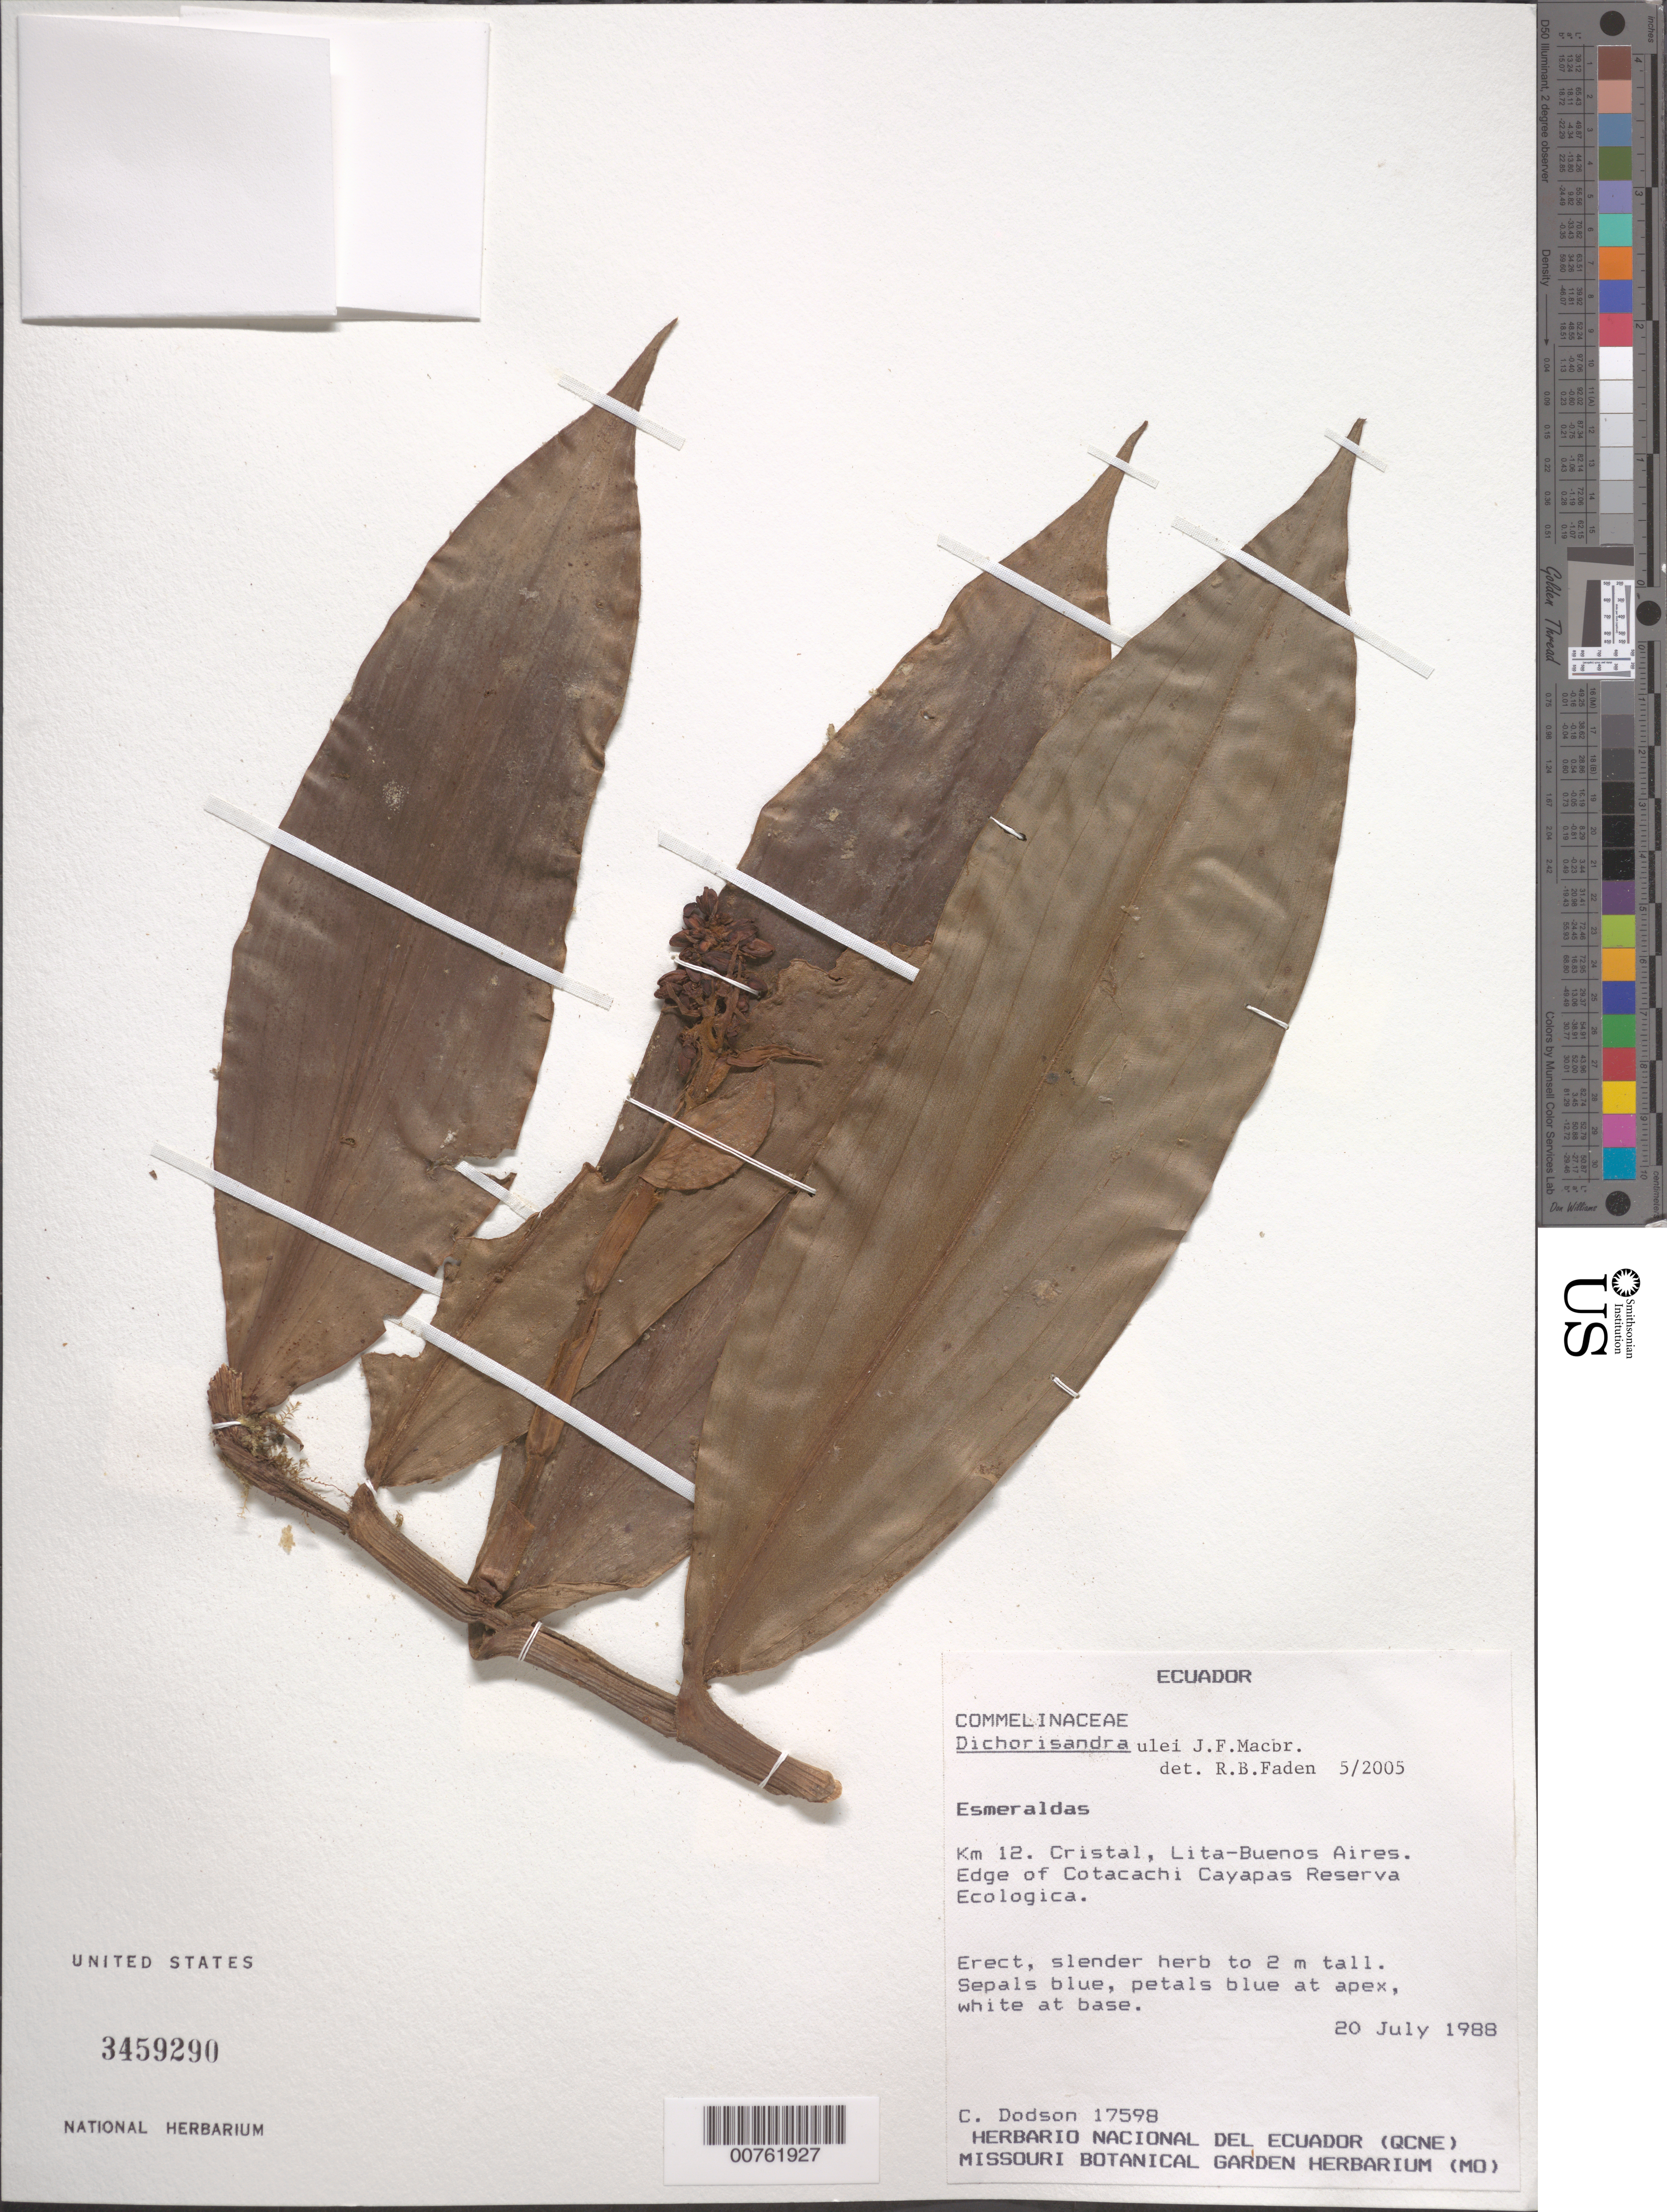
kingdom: Plantae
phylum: Tracheophyta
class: Liliopsida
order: Commelinales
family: Commelinaceae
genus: Dichorisandra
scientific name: Dichorisandra ulei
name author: J.F. Macbr.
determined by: Faden, Robert B., (US), Smithsonian Institution - National Museum of Natural History (UNITED STATES)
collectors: C. Dodson et al.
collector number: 17598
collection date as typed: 20 July 1988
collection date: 1988-07-20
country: Ecuador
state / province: Esmeraldas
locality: Km 12. Cristal, Lita-Buenos Aires. Edge of Cotacachi Cayapas Reserva Ecologica.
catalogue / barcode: US 3459290